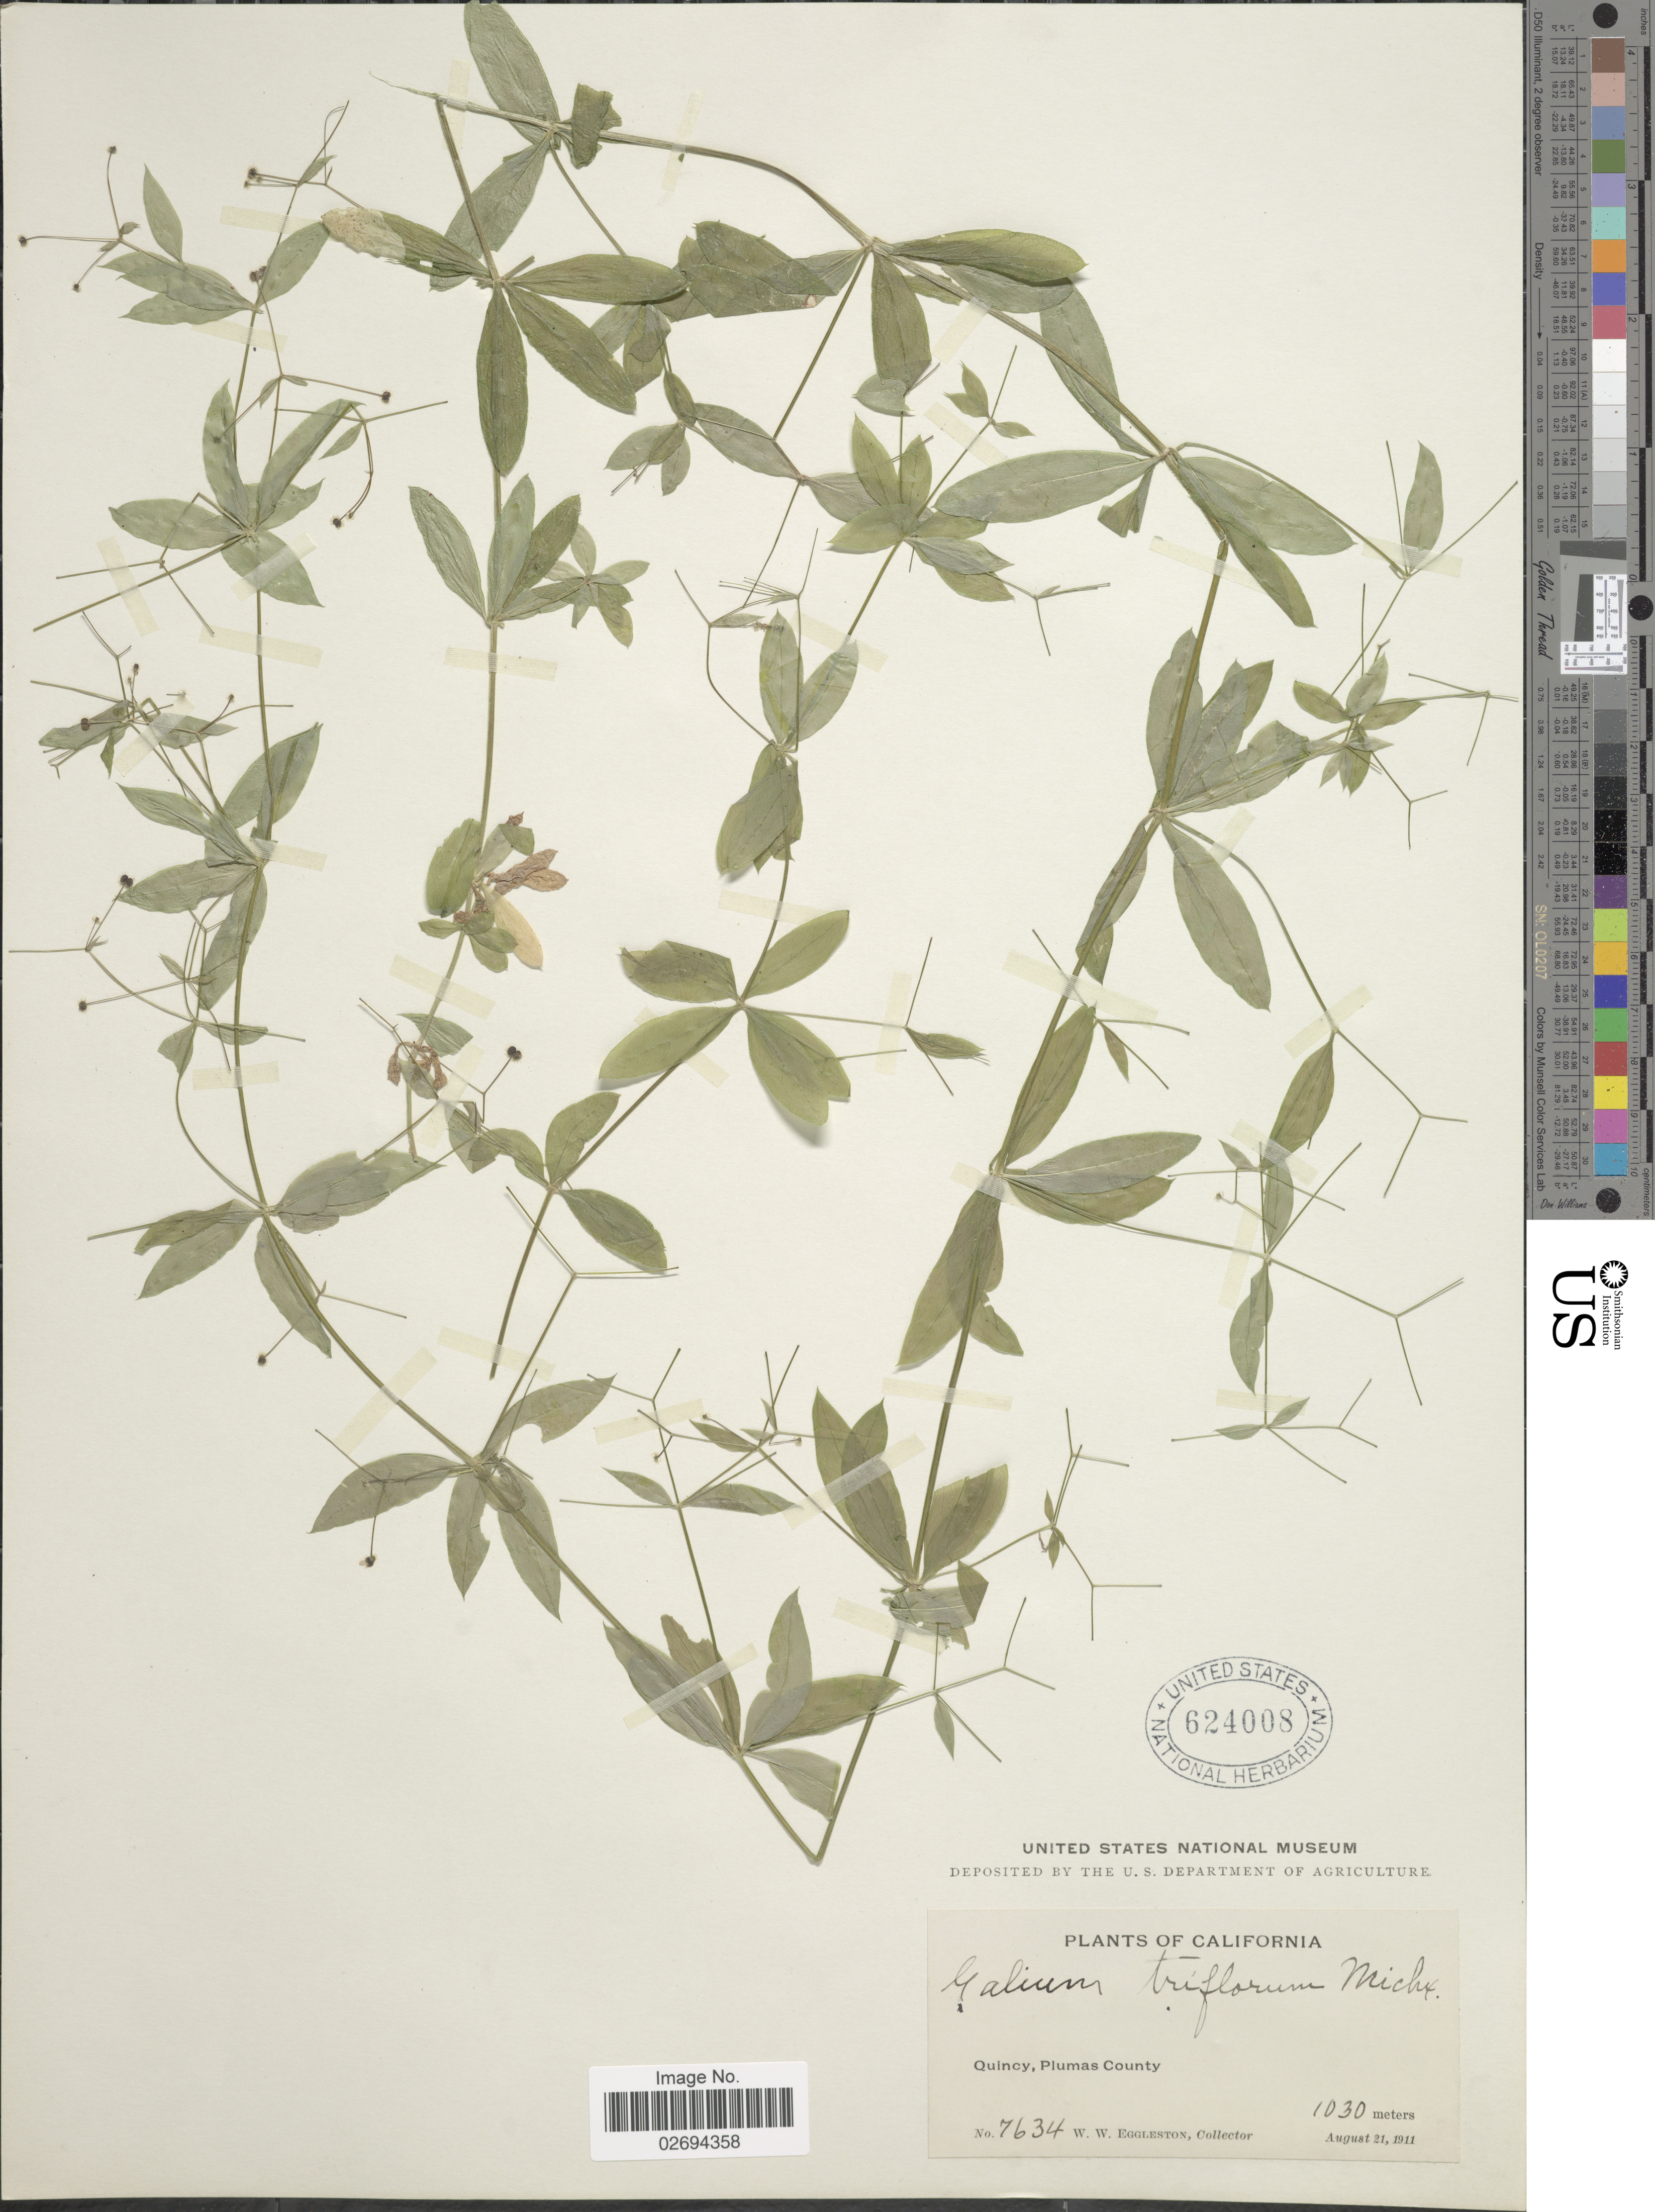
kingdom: Plantae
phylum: Tracheophyta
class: Magnoliopsida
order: Gentianales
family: Rubiaceae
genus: Galium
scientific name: Galium triflorum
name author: Michx.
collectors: W. W. Eggleston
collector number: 7634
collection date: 1911-08-21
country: United States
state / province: California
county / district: Plumas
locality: Quincy, Plumas County.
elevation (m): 1030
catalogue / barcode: US 624008